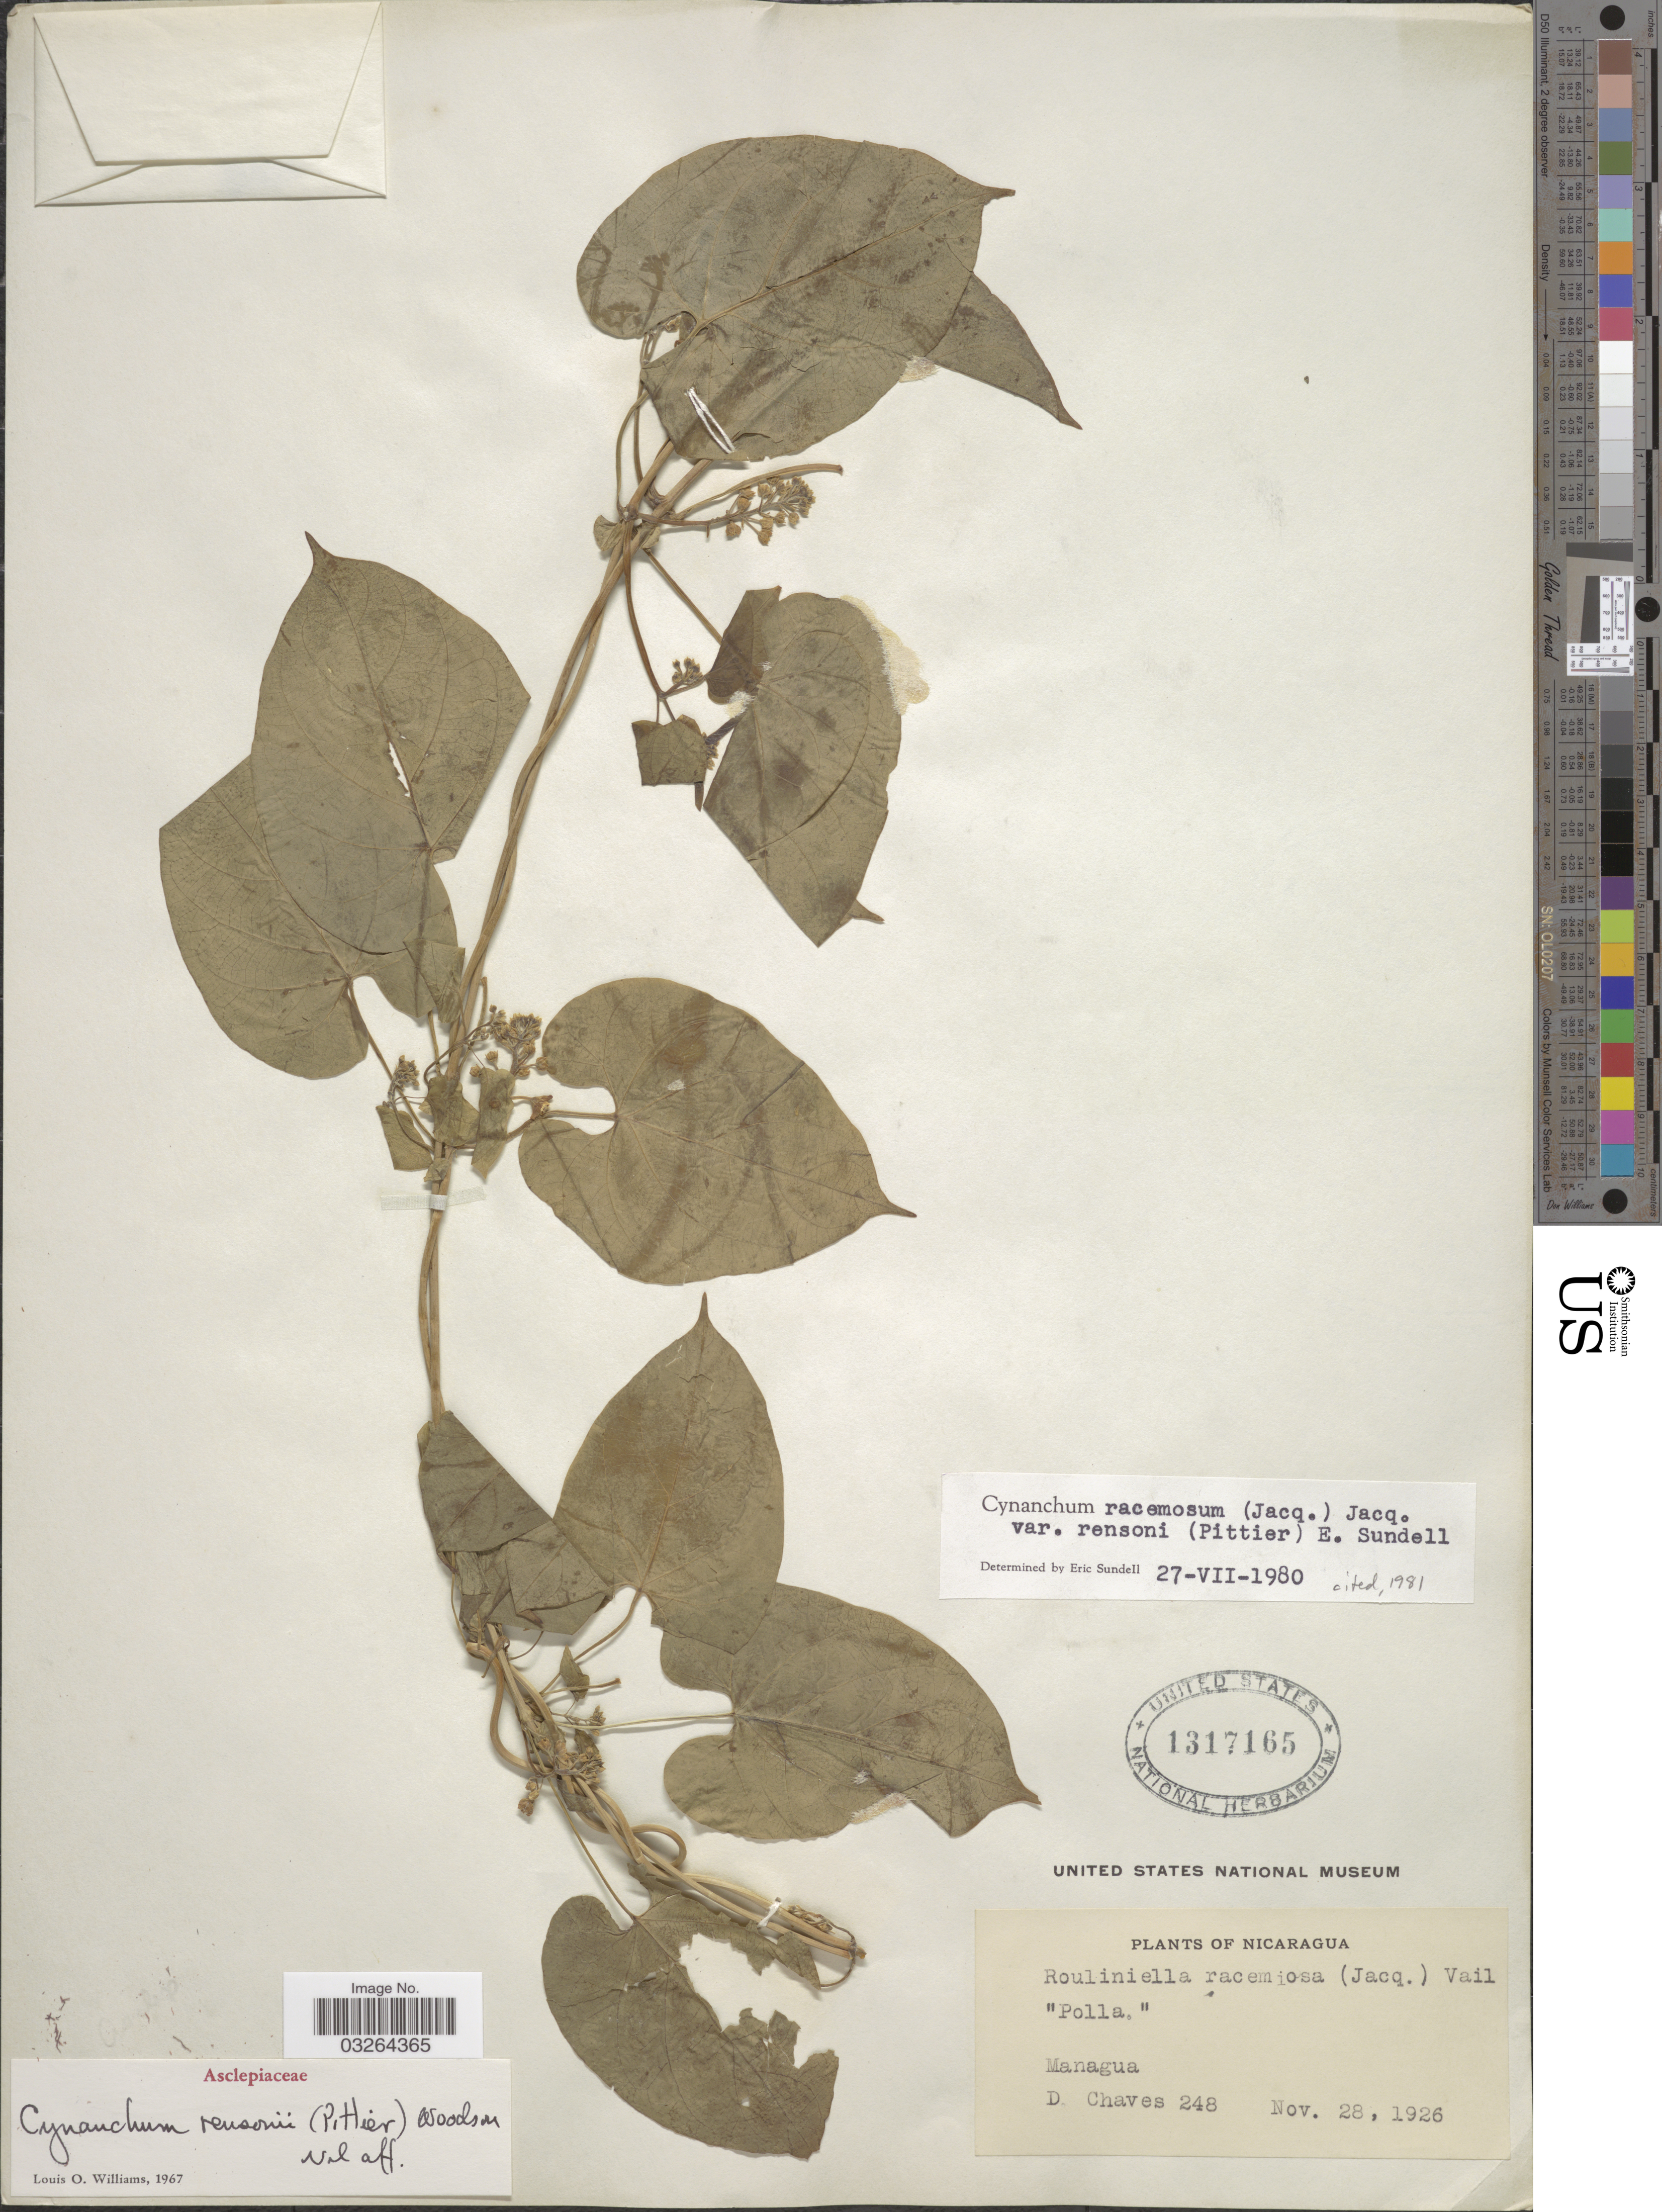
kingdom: Plantae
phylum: Tracheophyta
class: Magnoliopsida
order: Gentianales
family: Apocynaceae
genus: Cynanchum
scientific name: Cynanchum racemosum var. rensonii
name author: (Pittier) Sundell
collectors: D. Chaves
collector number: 248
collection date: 1926-11-28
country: Nicaragua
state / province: Managua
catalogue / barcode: US 1317165